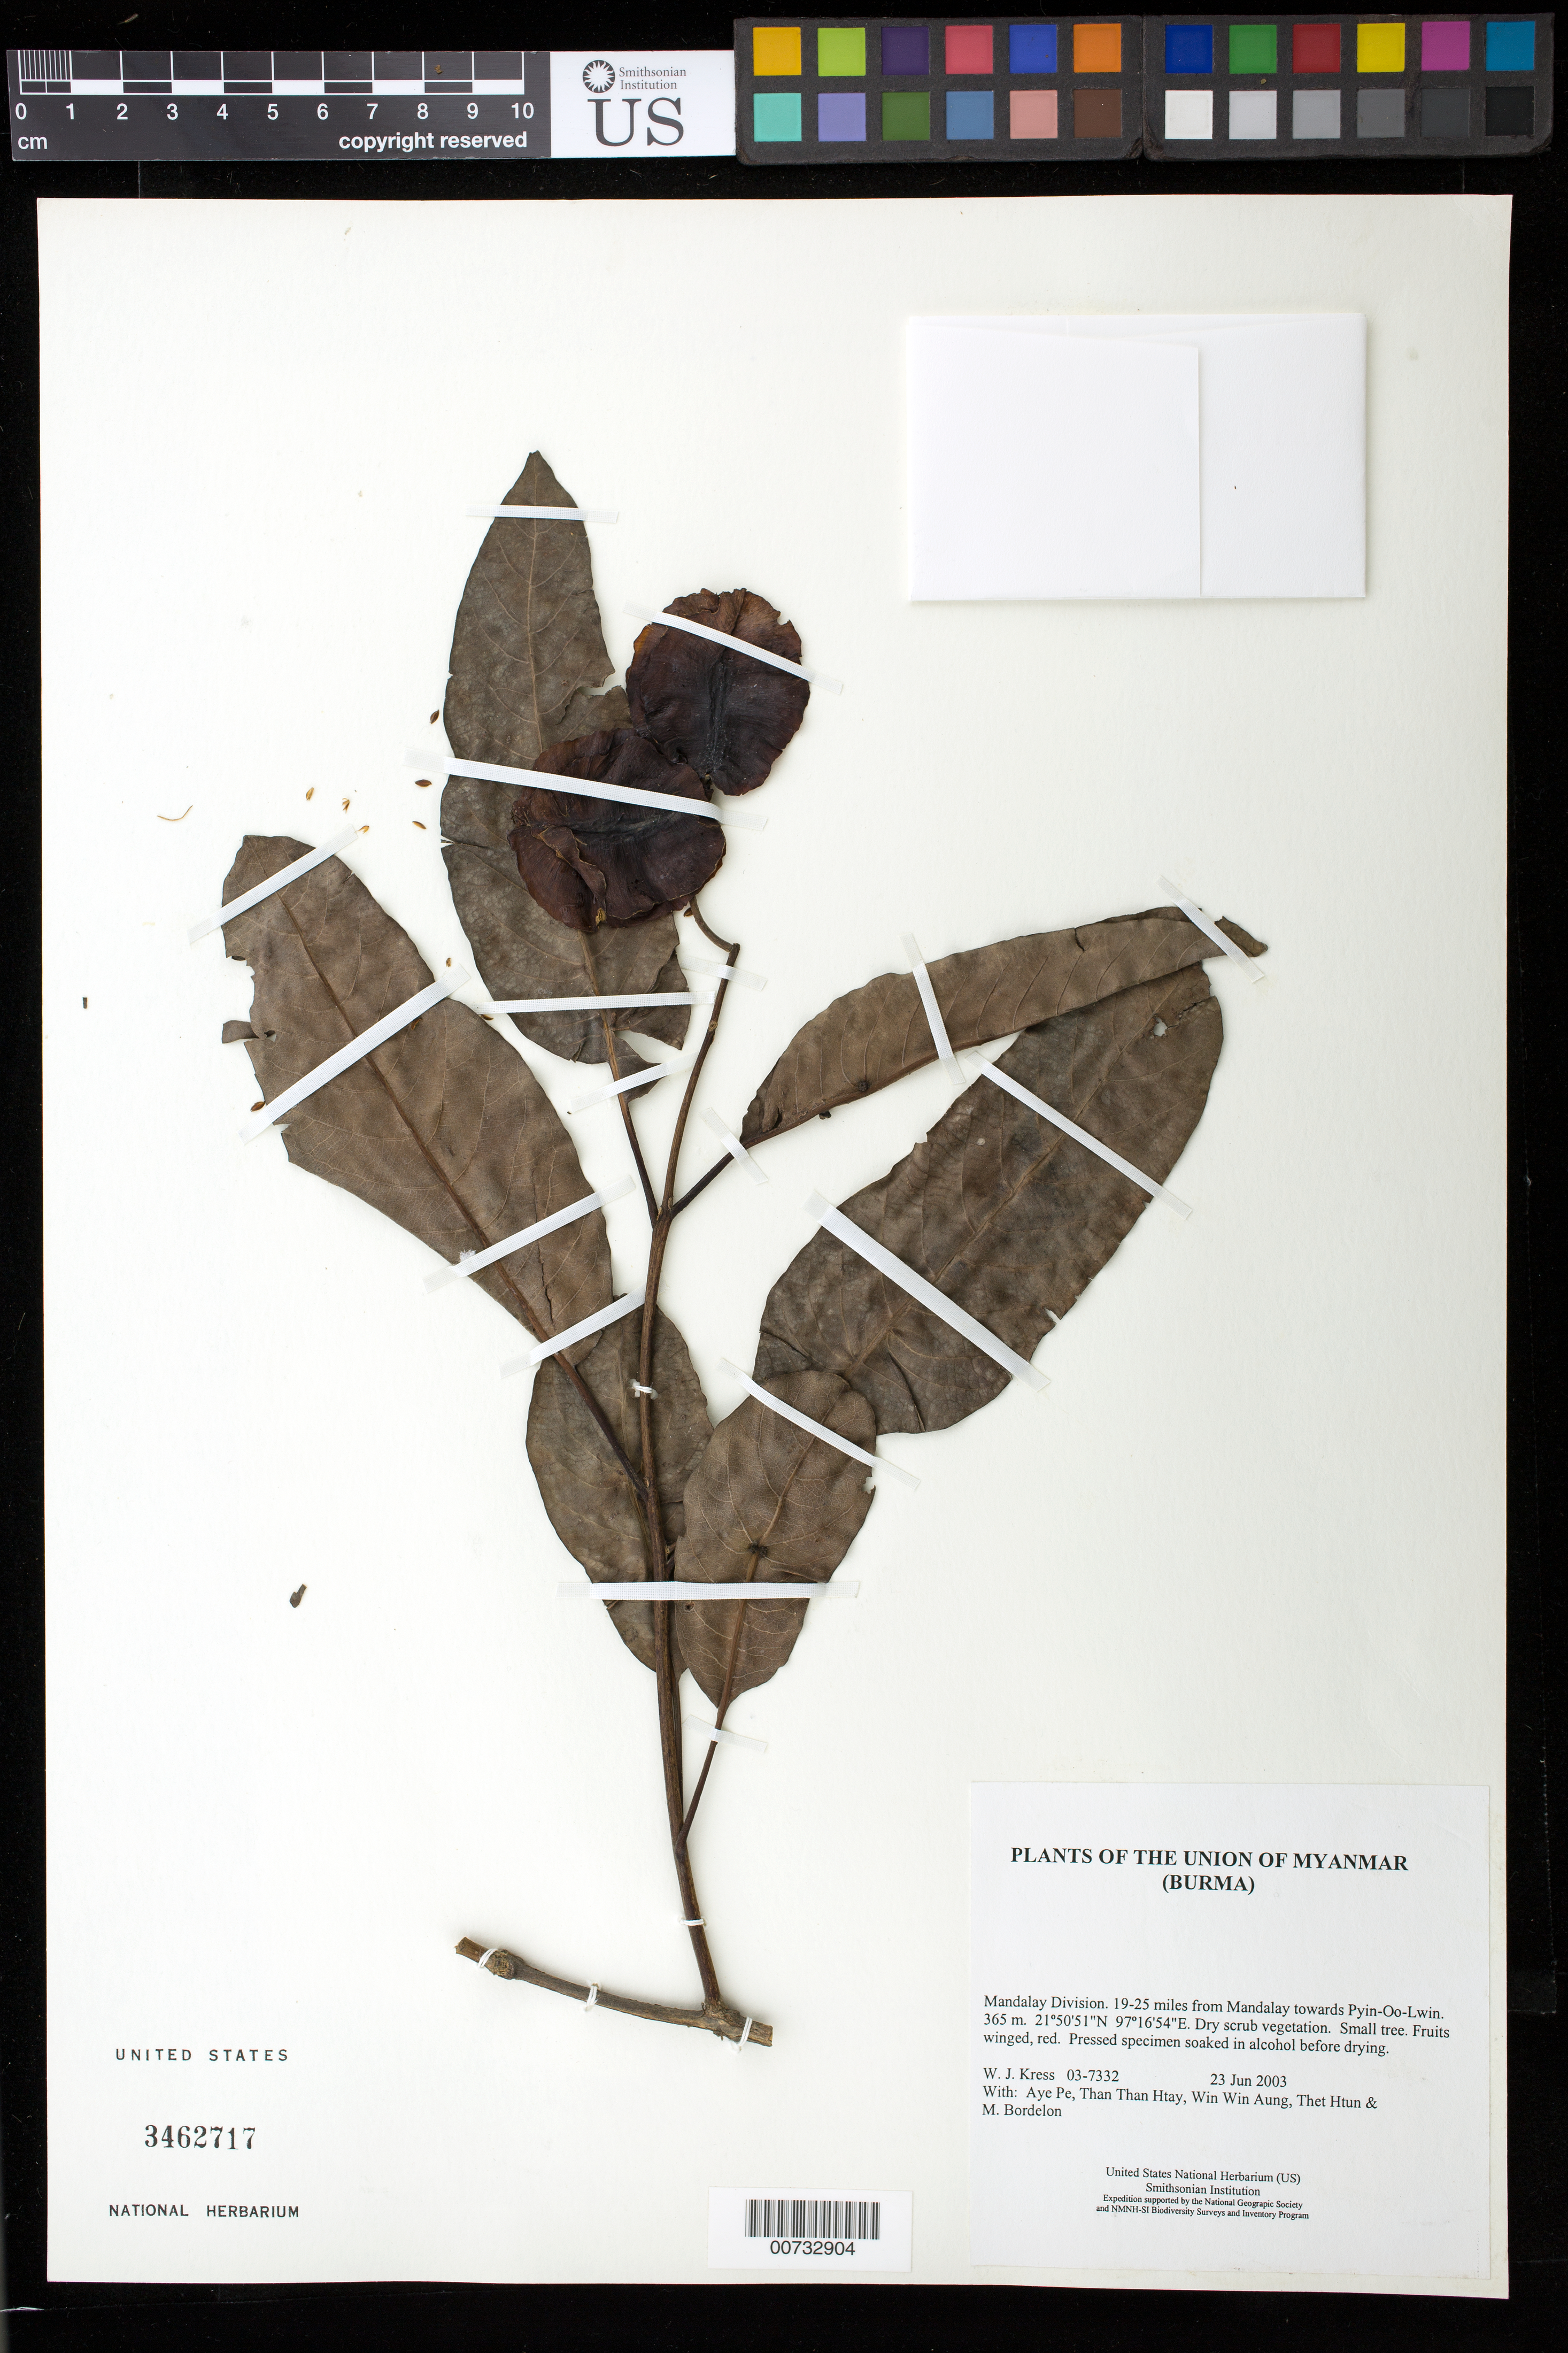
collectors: W. J. Kress, Aye Pe, Than Than Htay, Win Win Aung, Thet Htun & M. Bordelon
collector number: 03-7332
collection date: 2003-06-23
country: Myanmar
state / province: Mandalay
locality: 19-25 miles from Mandalay towards Pyin-Oo-Lwin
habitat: Dry scrub vegetation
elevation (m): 365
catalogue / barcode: US 3462717